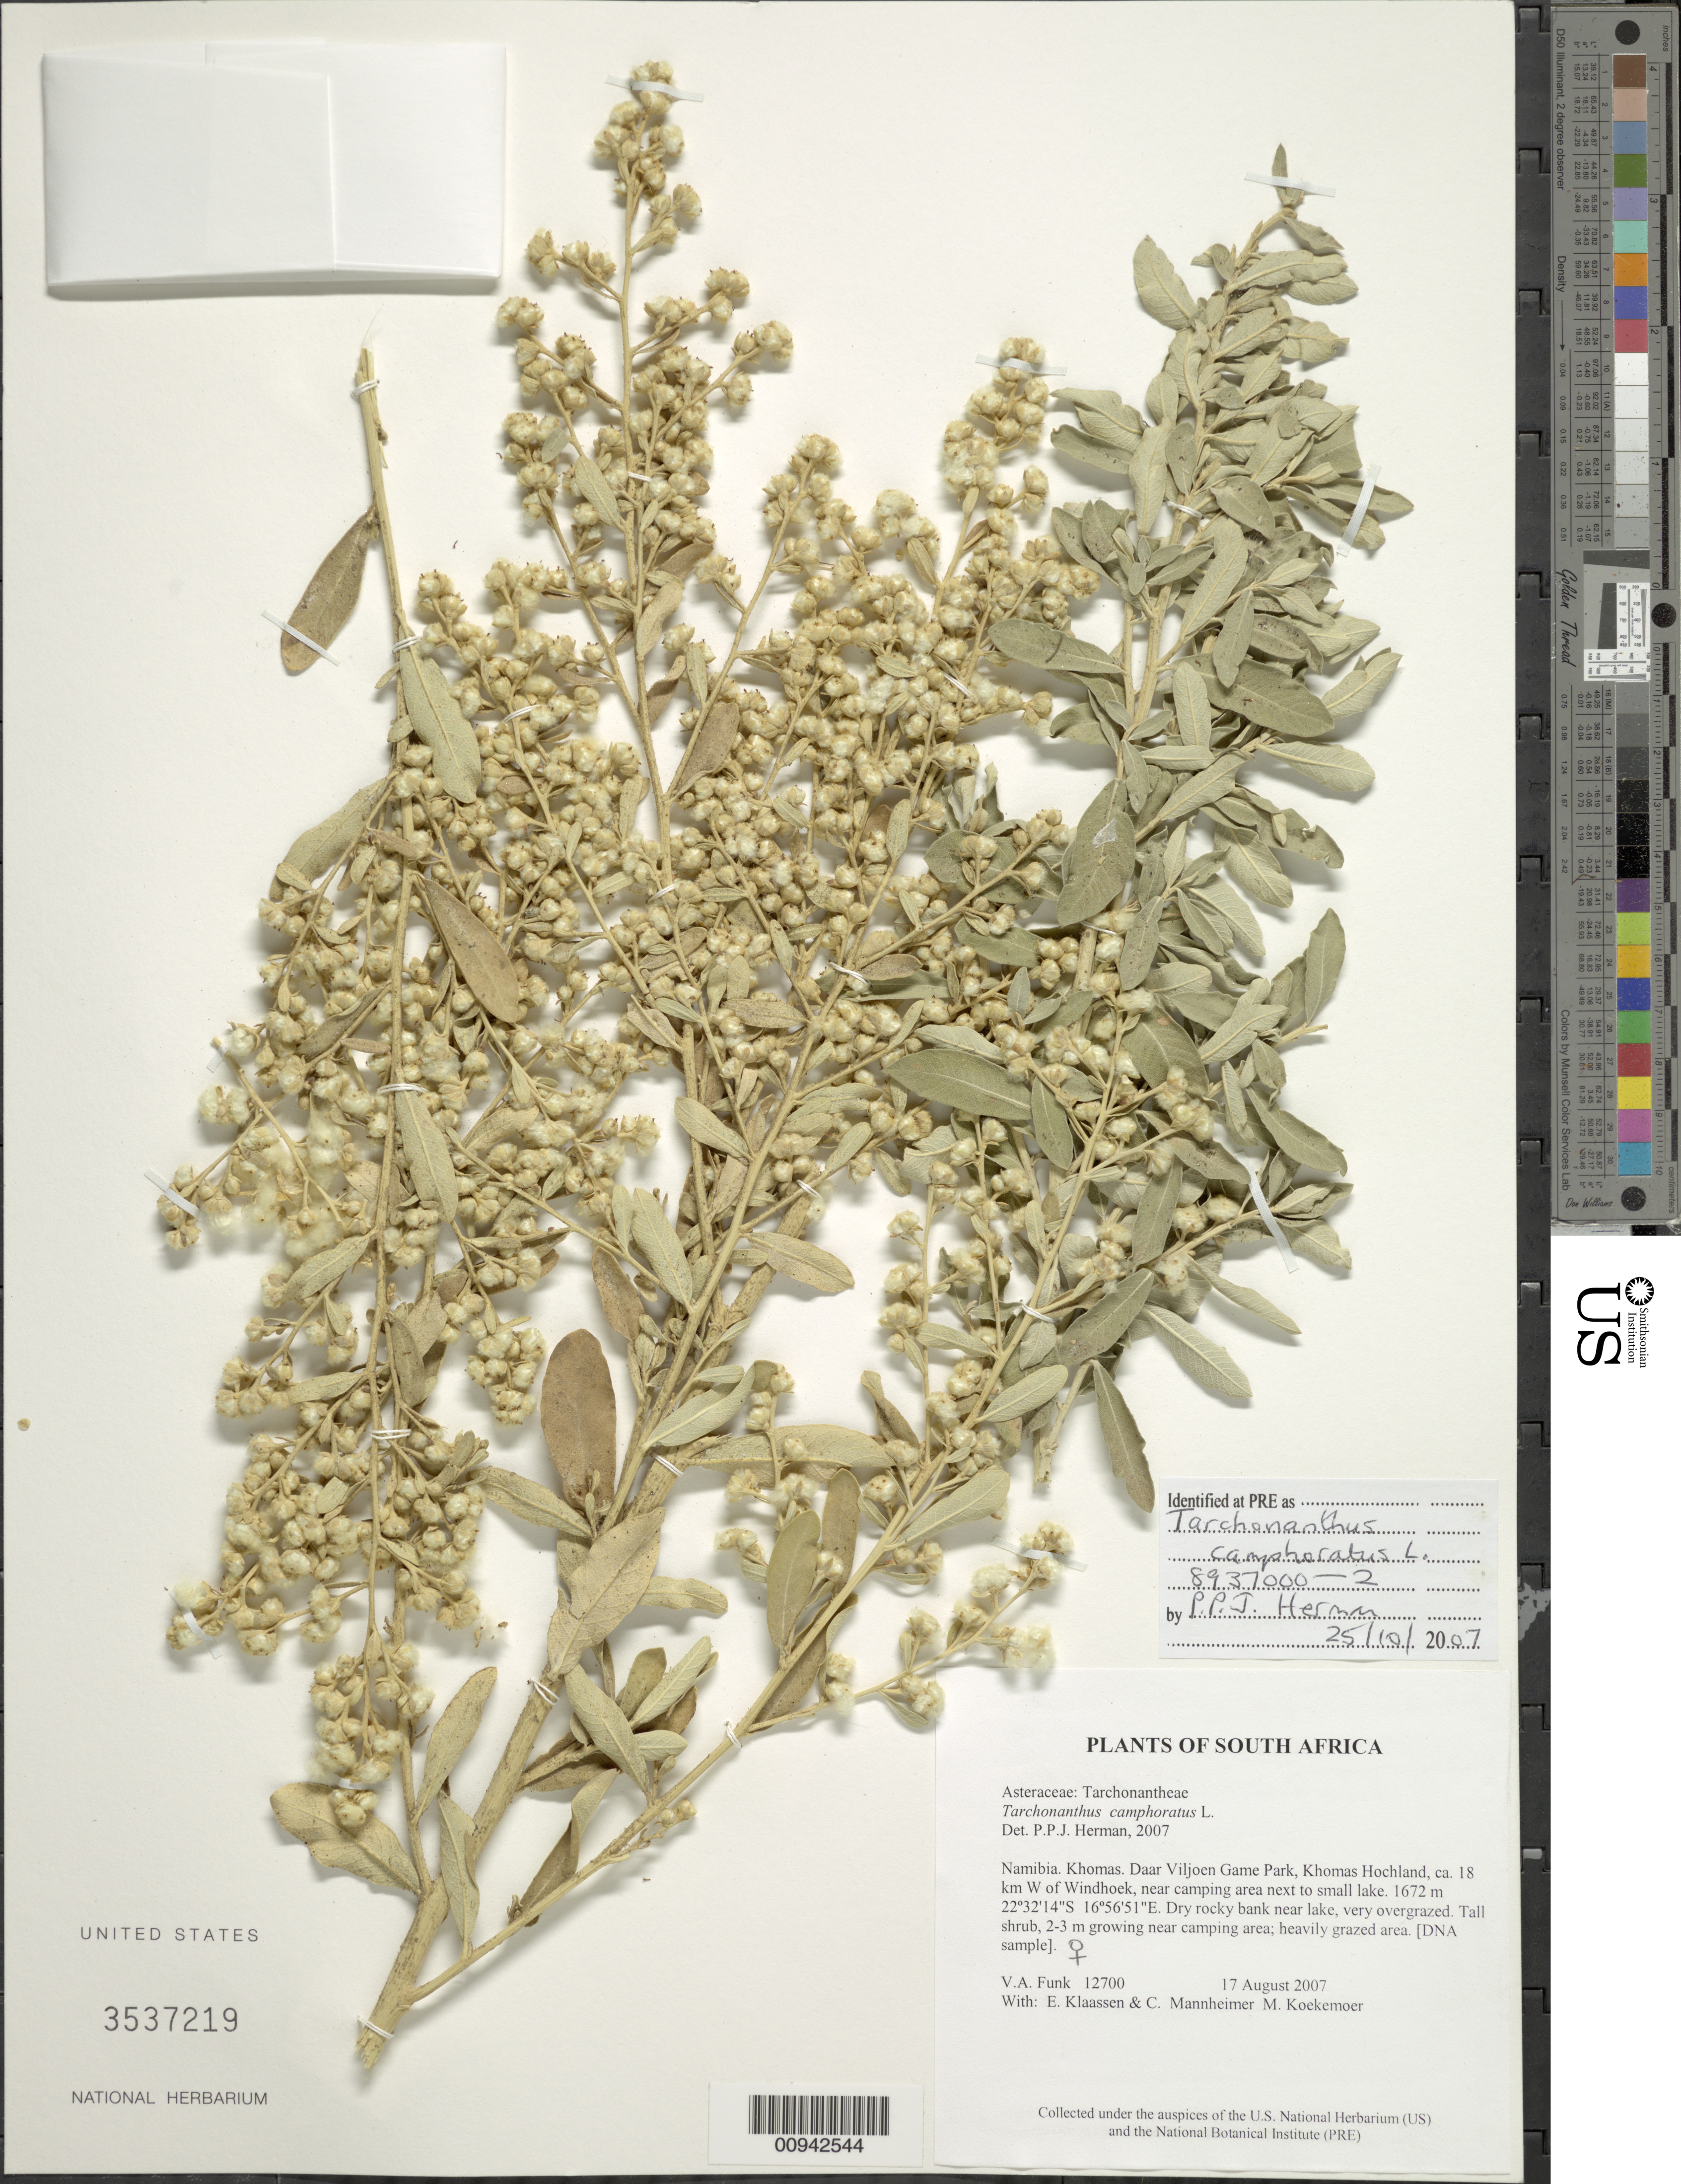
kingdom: Plantae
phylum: Tracheophyta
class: Magnoliopsida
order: Asterales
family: Asteraceae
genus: Tarchonanthus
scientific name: Tarchonanthus camphoratus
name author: L.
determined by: Herman, P. P. J.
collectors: V. Funk, M. Koekemoer, E. S. Klaassen & C. A. Mannheimer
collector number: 12700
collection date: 2007-08-17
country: Namibia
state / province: Khomas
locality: Daar Viljoen Game Park, Khomas Hochland, ca. 18 km W of Windhoek, near camping area next to small lake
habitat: Dry rocky bank near lake, very overgrazed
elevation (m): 1672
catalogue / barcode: US 3537219